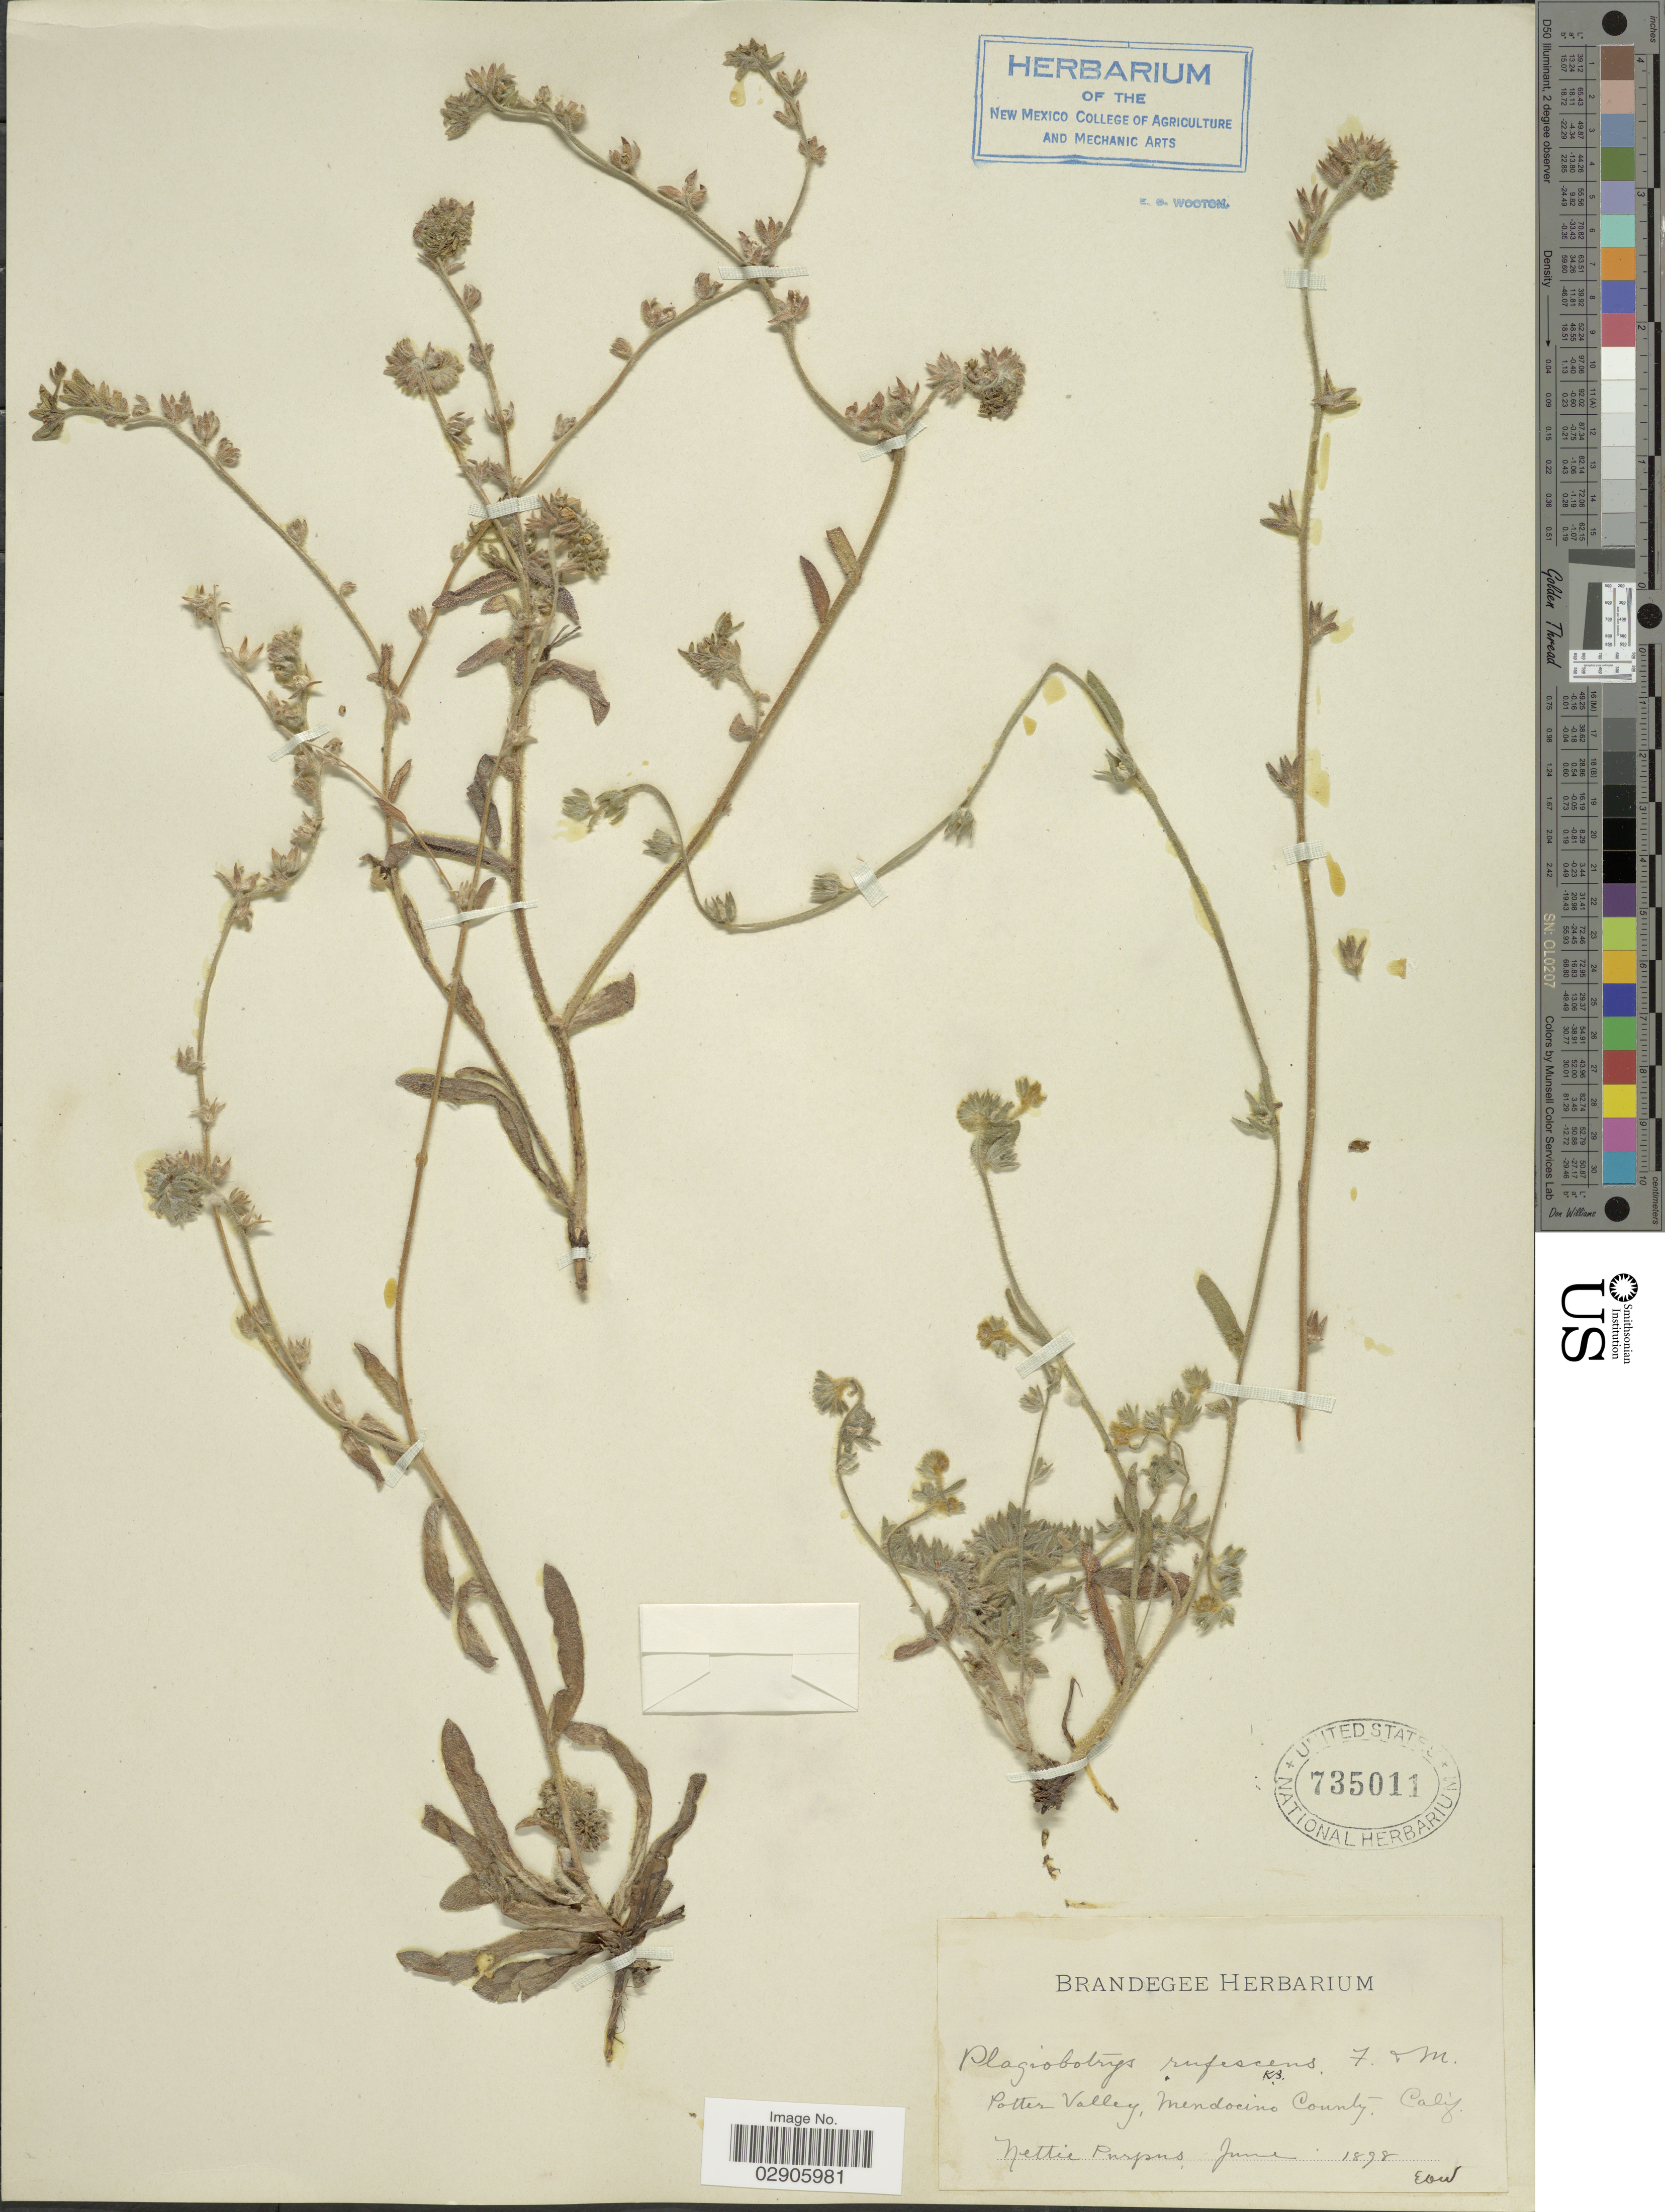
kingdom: Plantae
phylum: Tracheophyta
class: Magnoliopsida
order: Boraginales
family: Boraginaceae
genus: Plagiobothrys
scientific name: Plagiobothrys rufescens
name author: Fisch. & C.A. Mey.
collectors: N. Purpus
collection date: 1898-06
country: United States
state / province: California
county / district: Mendocino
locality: Potter Valley, Mendocino County, Calif.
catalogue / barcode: US 735011